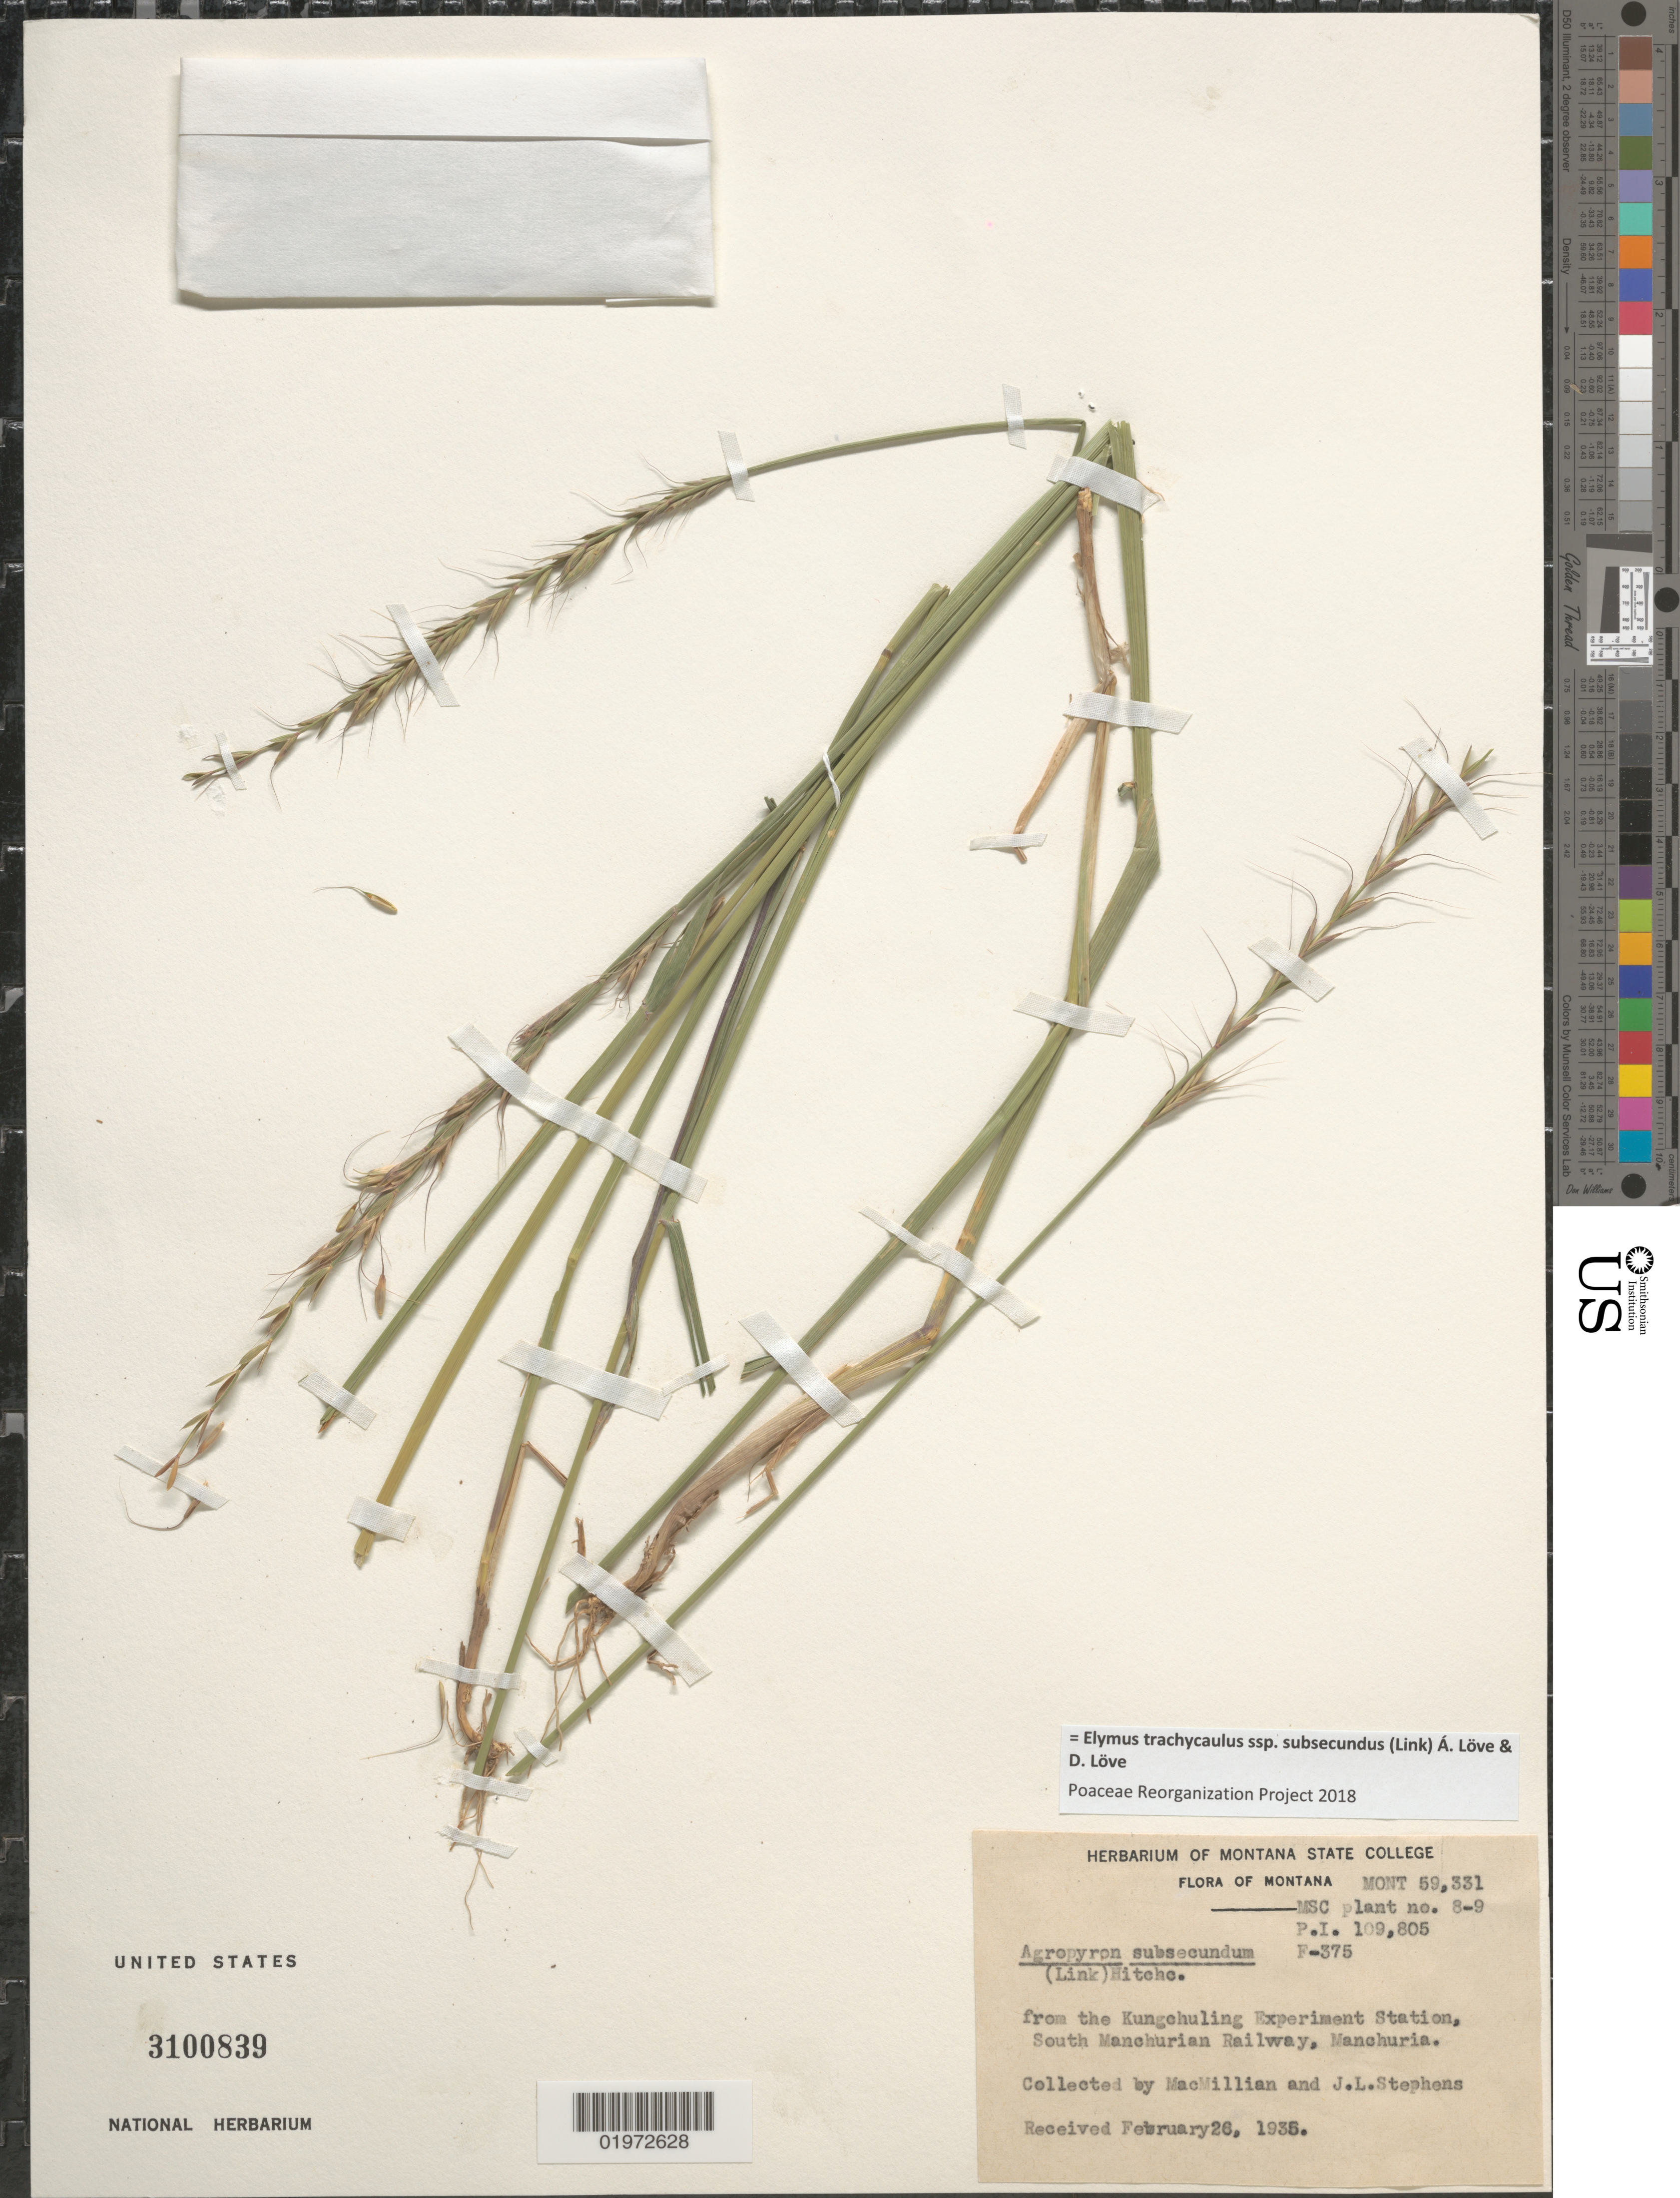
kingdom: Plantae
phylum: Tracheophyta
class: Liliopsida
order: Poales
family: Poaceae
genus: Elymus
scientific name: Elymus trachycaulus subsp. subsecundus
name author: (Link) Á. Löve & D. Löve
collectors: MacMillian & J. Stephens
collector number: Mont 59331/8-9/PI 109805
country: United States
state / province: Montana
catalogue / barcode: US 3100839